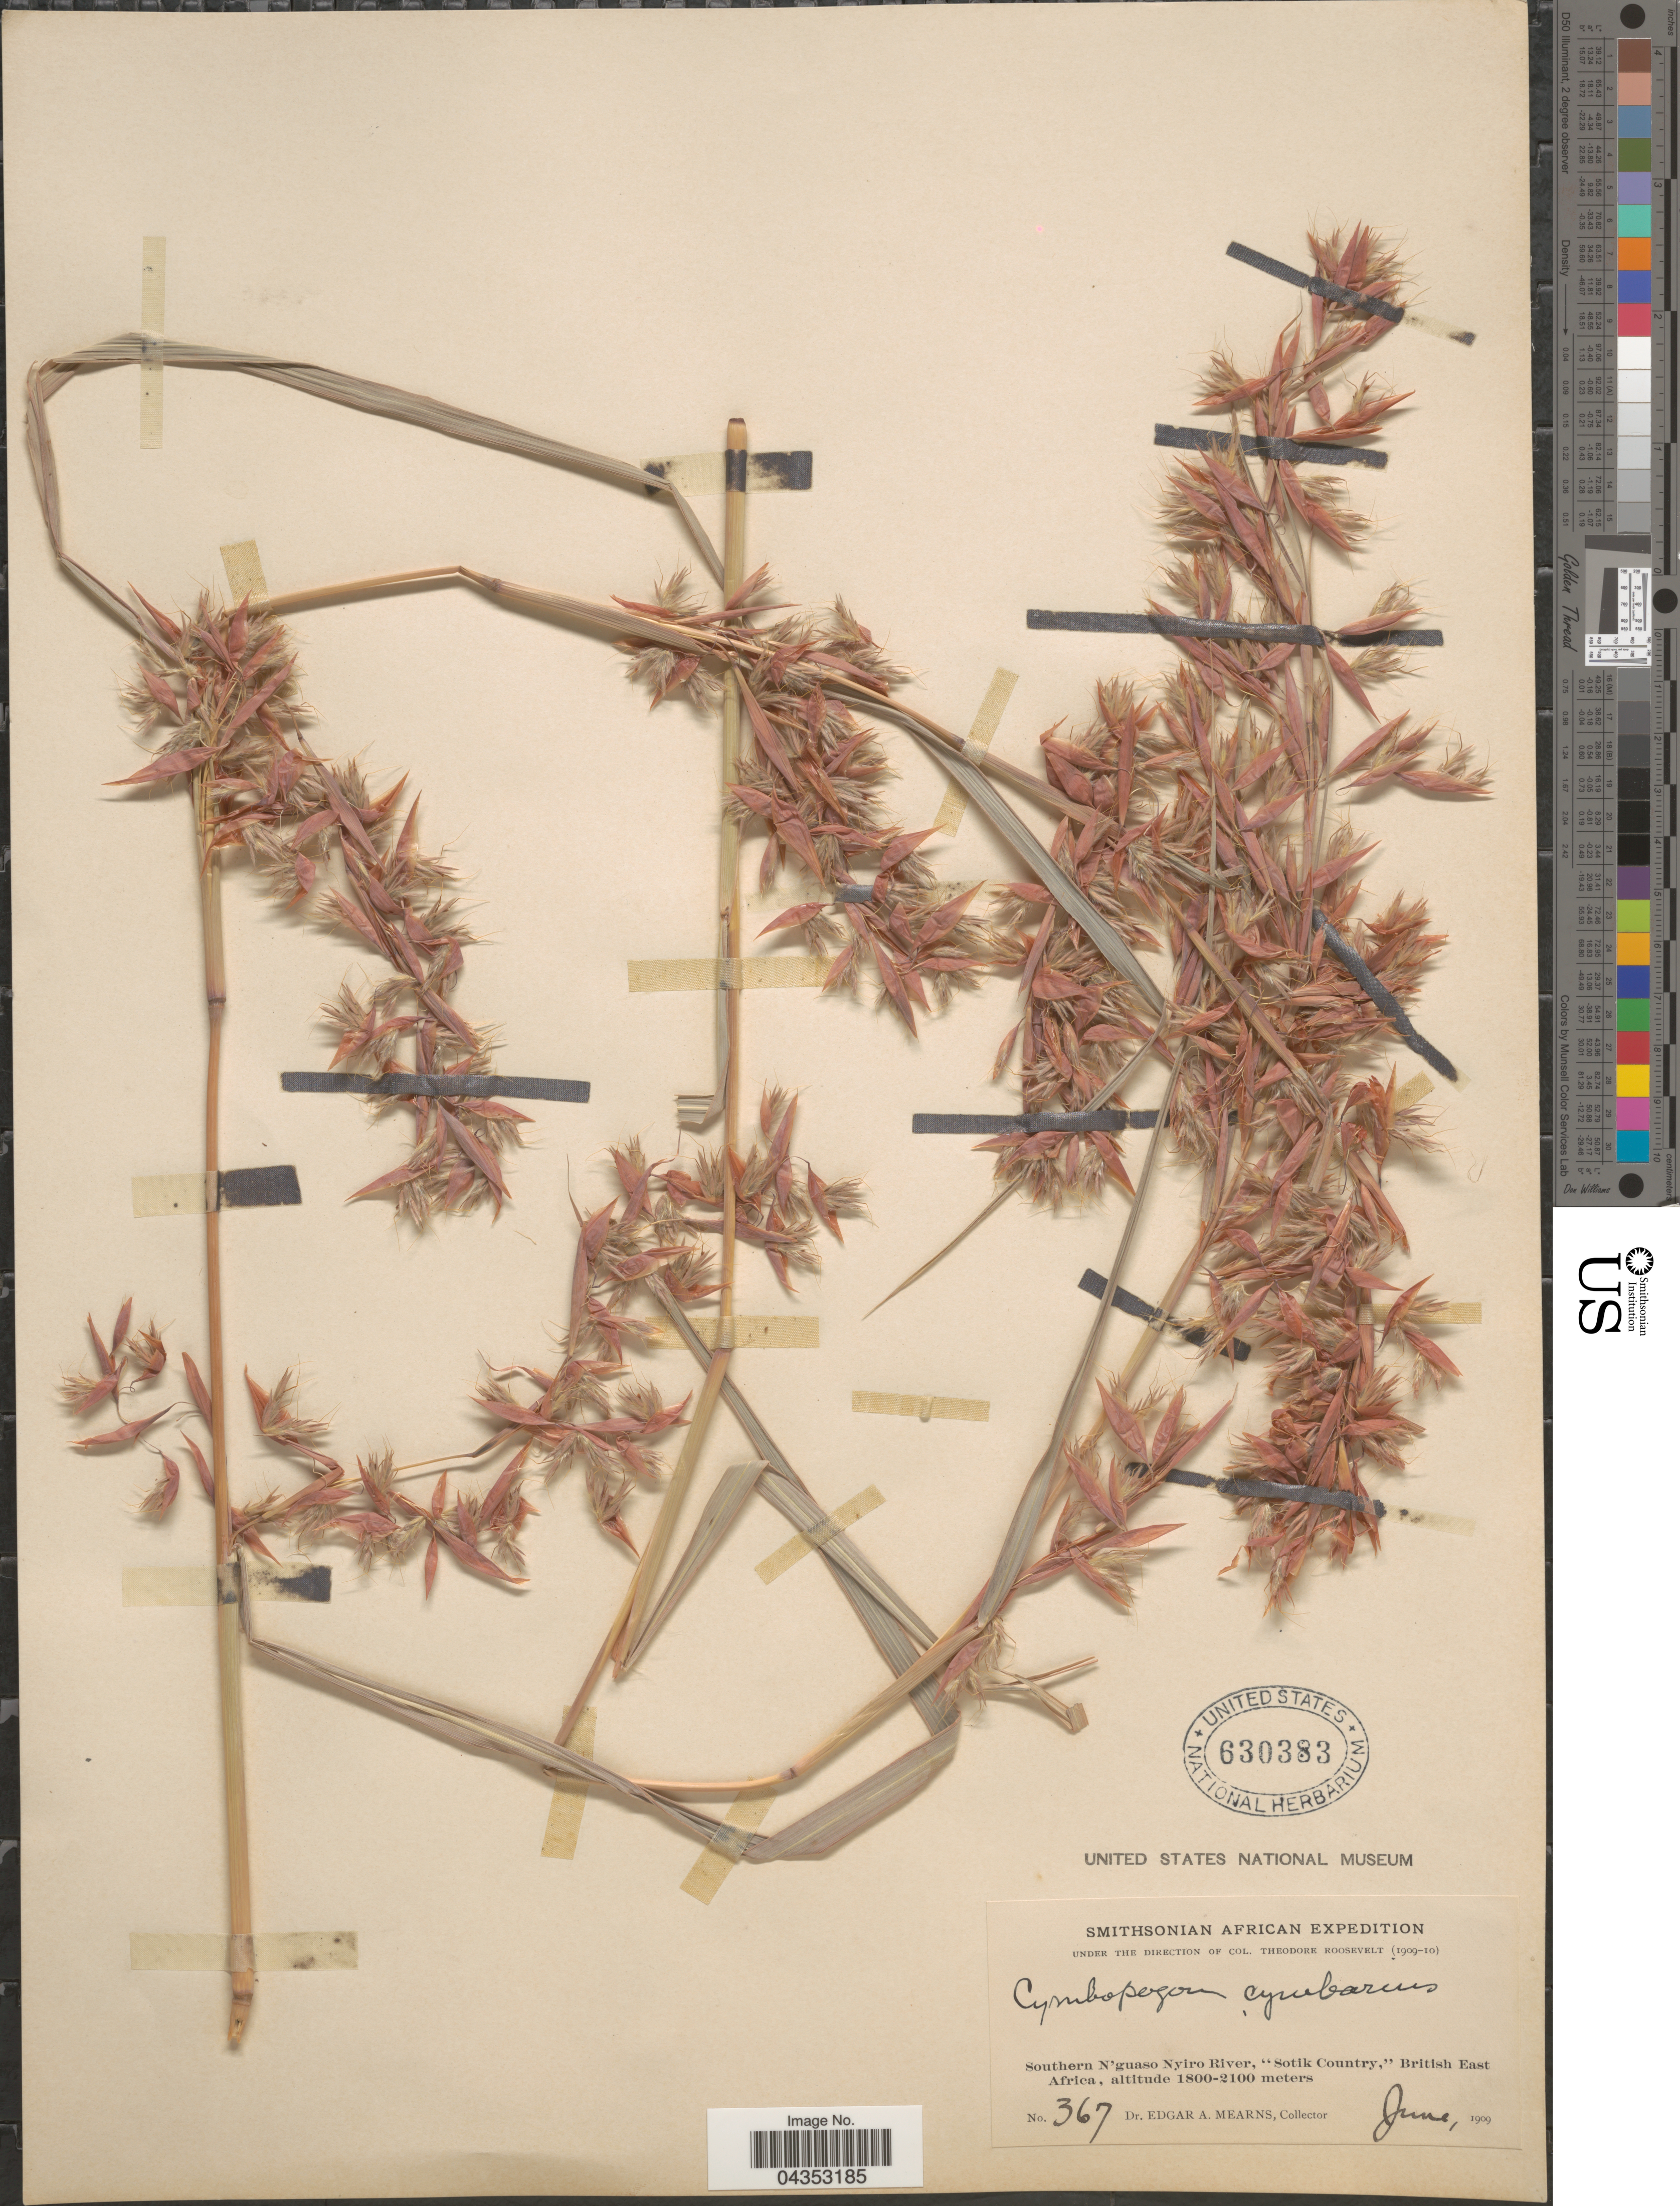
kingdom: Plantae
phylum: Tracheophyta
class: Liliopsida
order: Poales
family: Poaceae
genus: Hyparrhenia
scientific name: Hyparrhenia cymbaria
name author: (L.) Stapf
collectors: E. A. Mearns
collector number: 367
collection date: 1909-06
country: Kenya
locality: Smithsonian African Expedition. Southern N'guaso Nyiro River, "Sotik Country," British East Africa.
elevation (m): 1800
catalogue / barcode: US 630383